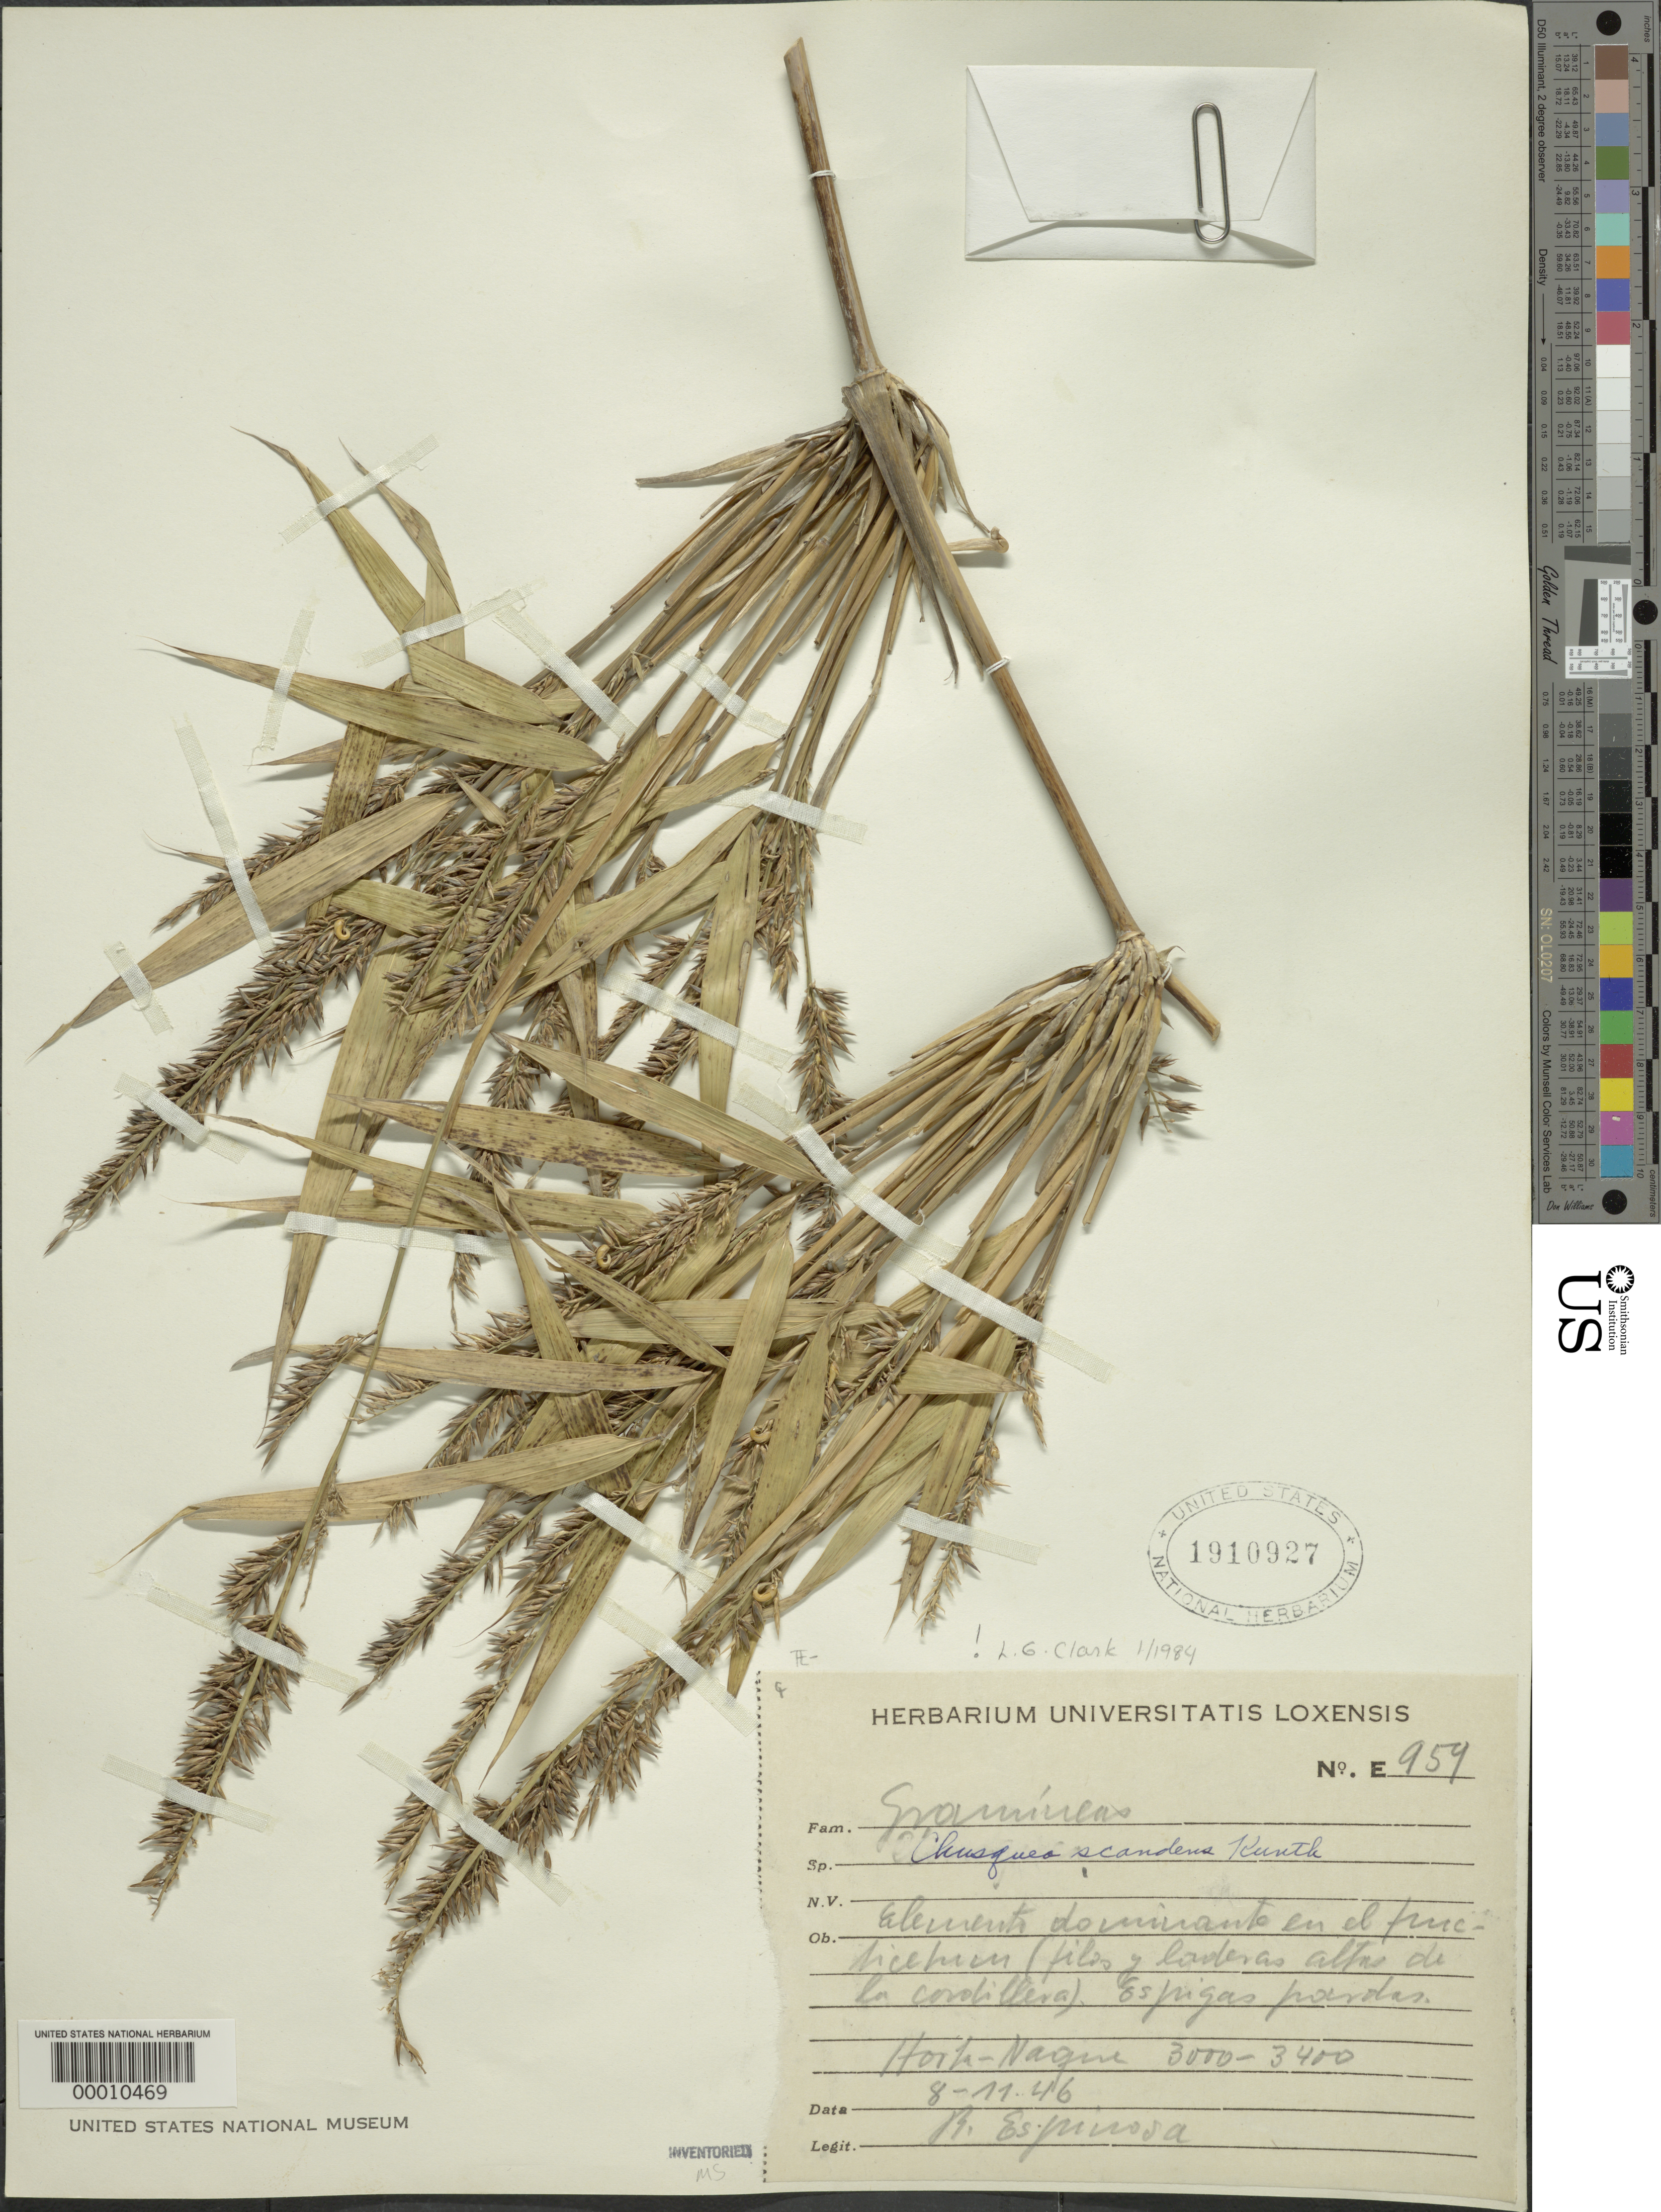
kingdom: Plantae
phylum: Tracheophyta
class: Liliopsida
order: Poales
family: Poaceae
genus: Chusquea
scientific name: Chusquea scandens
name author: Kunth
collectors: R. Espinosa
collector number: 959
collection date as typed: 08 Nov 1946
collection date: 1946-11-08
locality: Horta naque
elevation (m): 3000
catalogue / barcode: US 1910927